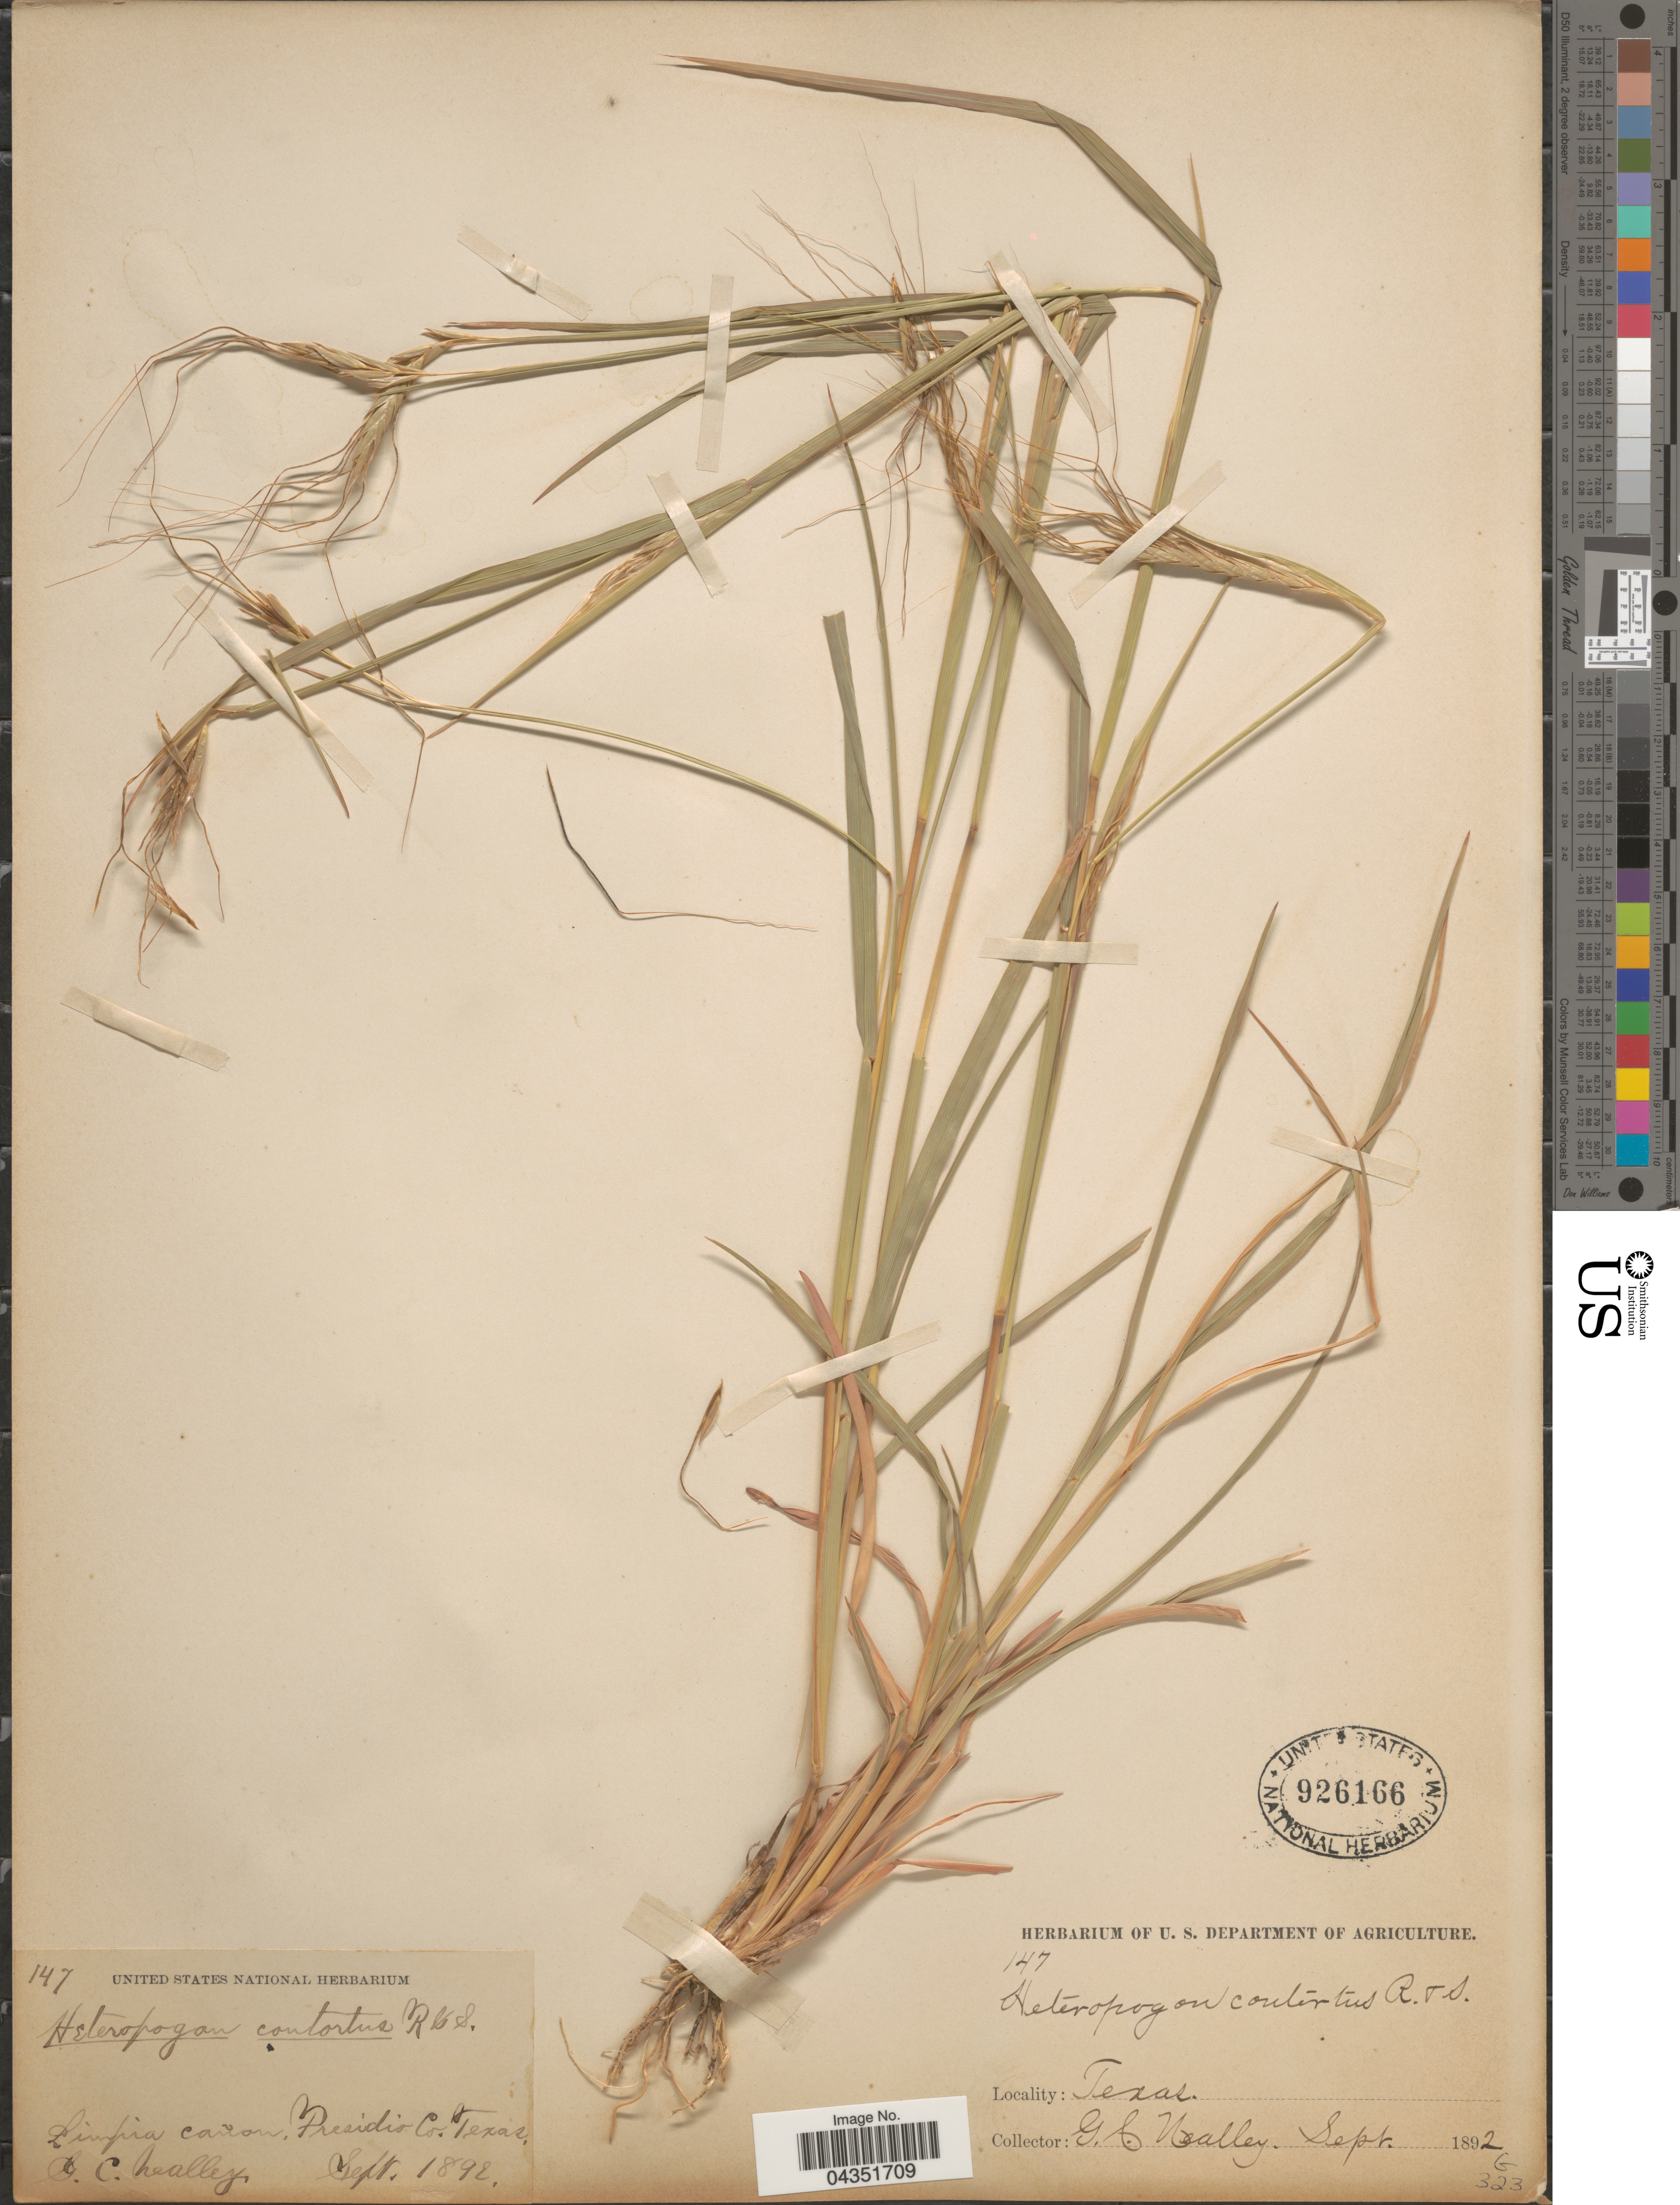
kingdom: Plantae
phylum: Tracheophyta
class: Liliopsida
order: Poales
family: Poaceae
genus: Heteropogon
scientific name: Heteropogon contortus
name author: (L.) P. Beauv. ex Roem. & Schult.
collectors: G. C. Nealley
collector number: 147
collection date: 1892-09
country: United States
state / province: Texas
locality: Limpia cañon, Presidio Co.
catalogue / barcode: US 926166